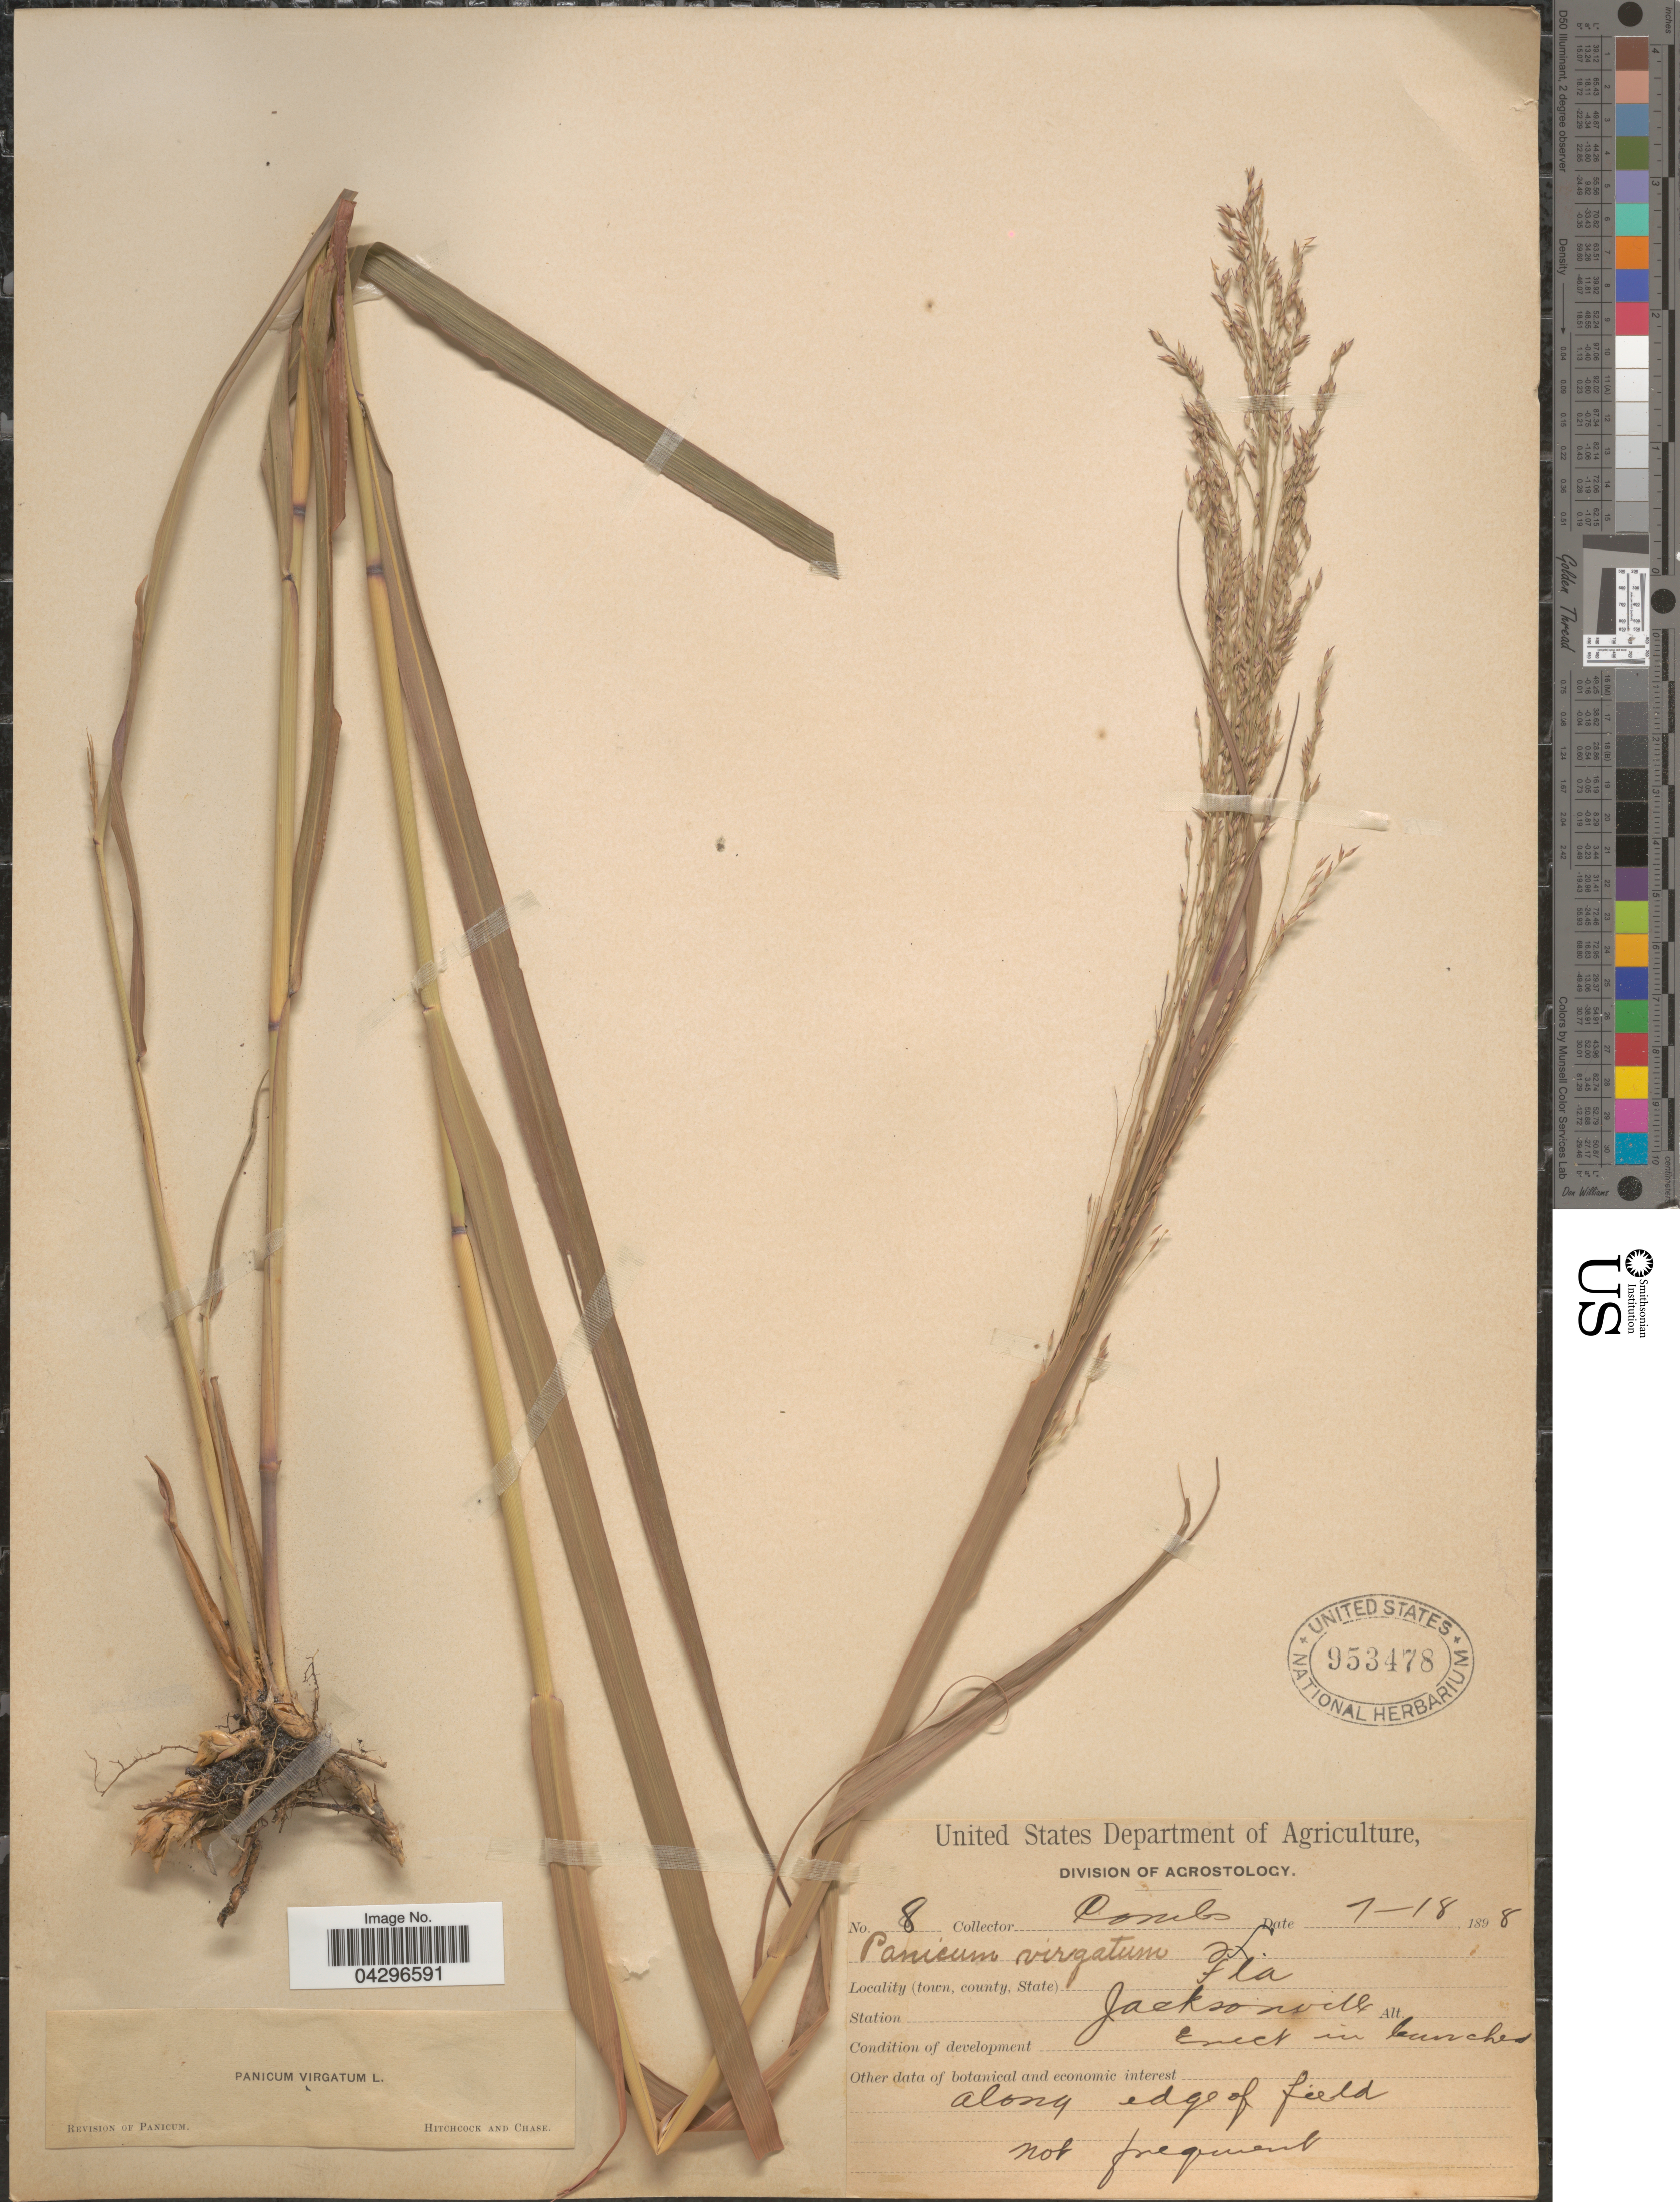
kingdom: Plantae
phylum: Tracheophyta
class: Liliopsida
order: Poales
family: Poaceae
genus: Panicum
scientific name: Panicum virgatum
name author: L.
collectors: -. Combs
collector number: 8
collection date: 1898-01-18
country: United States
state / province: Florida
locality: Station Jacksonville. Along edge of field.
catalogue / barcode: US 953478